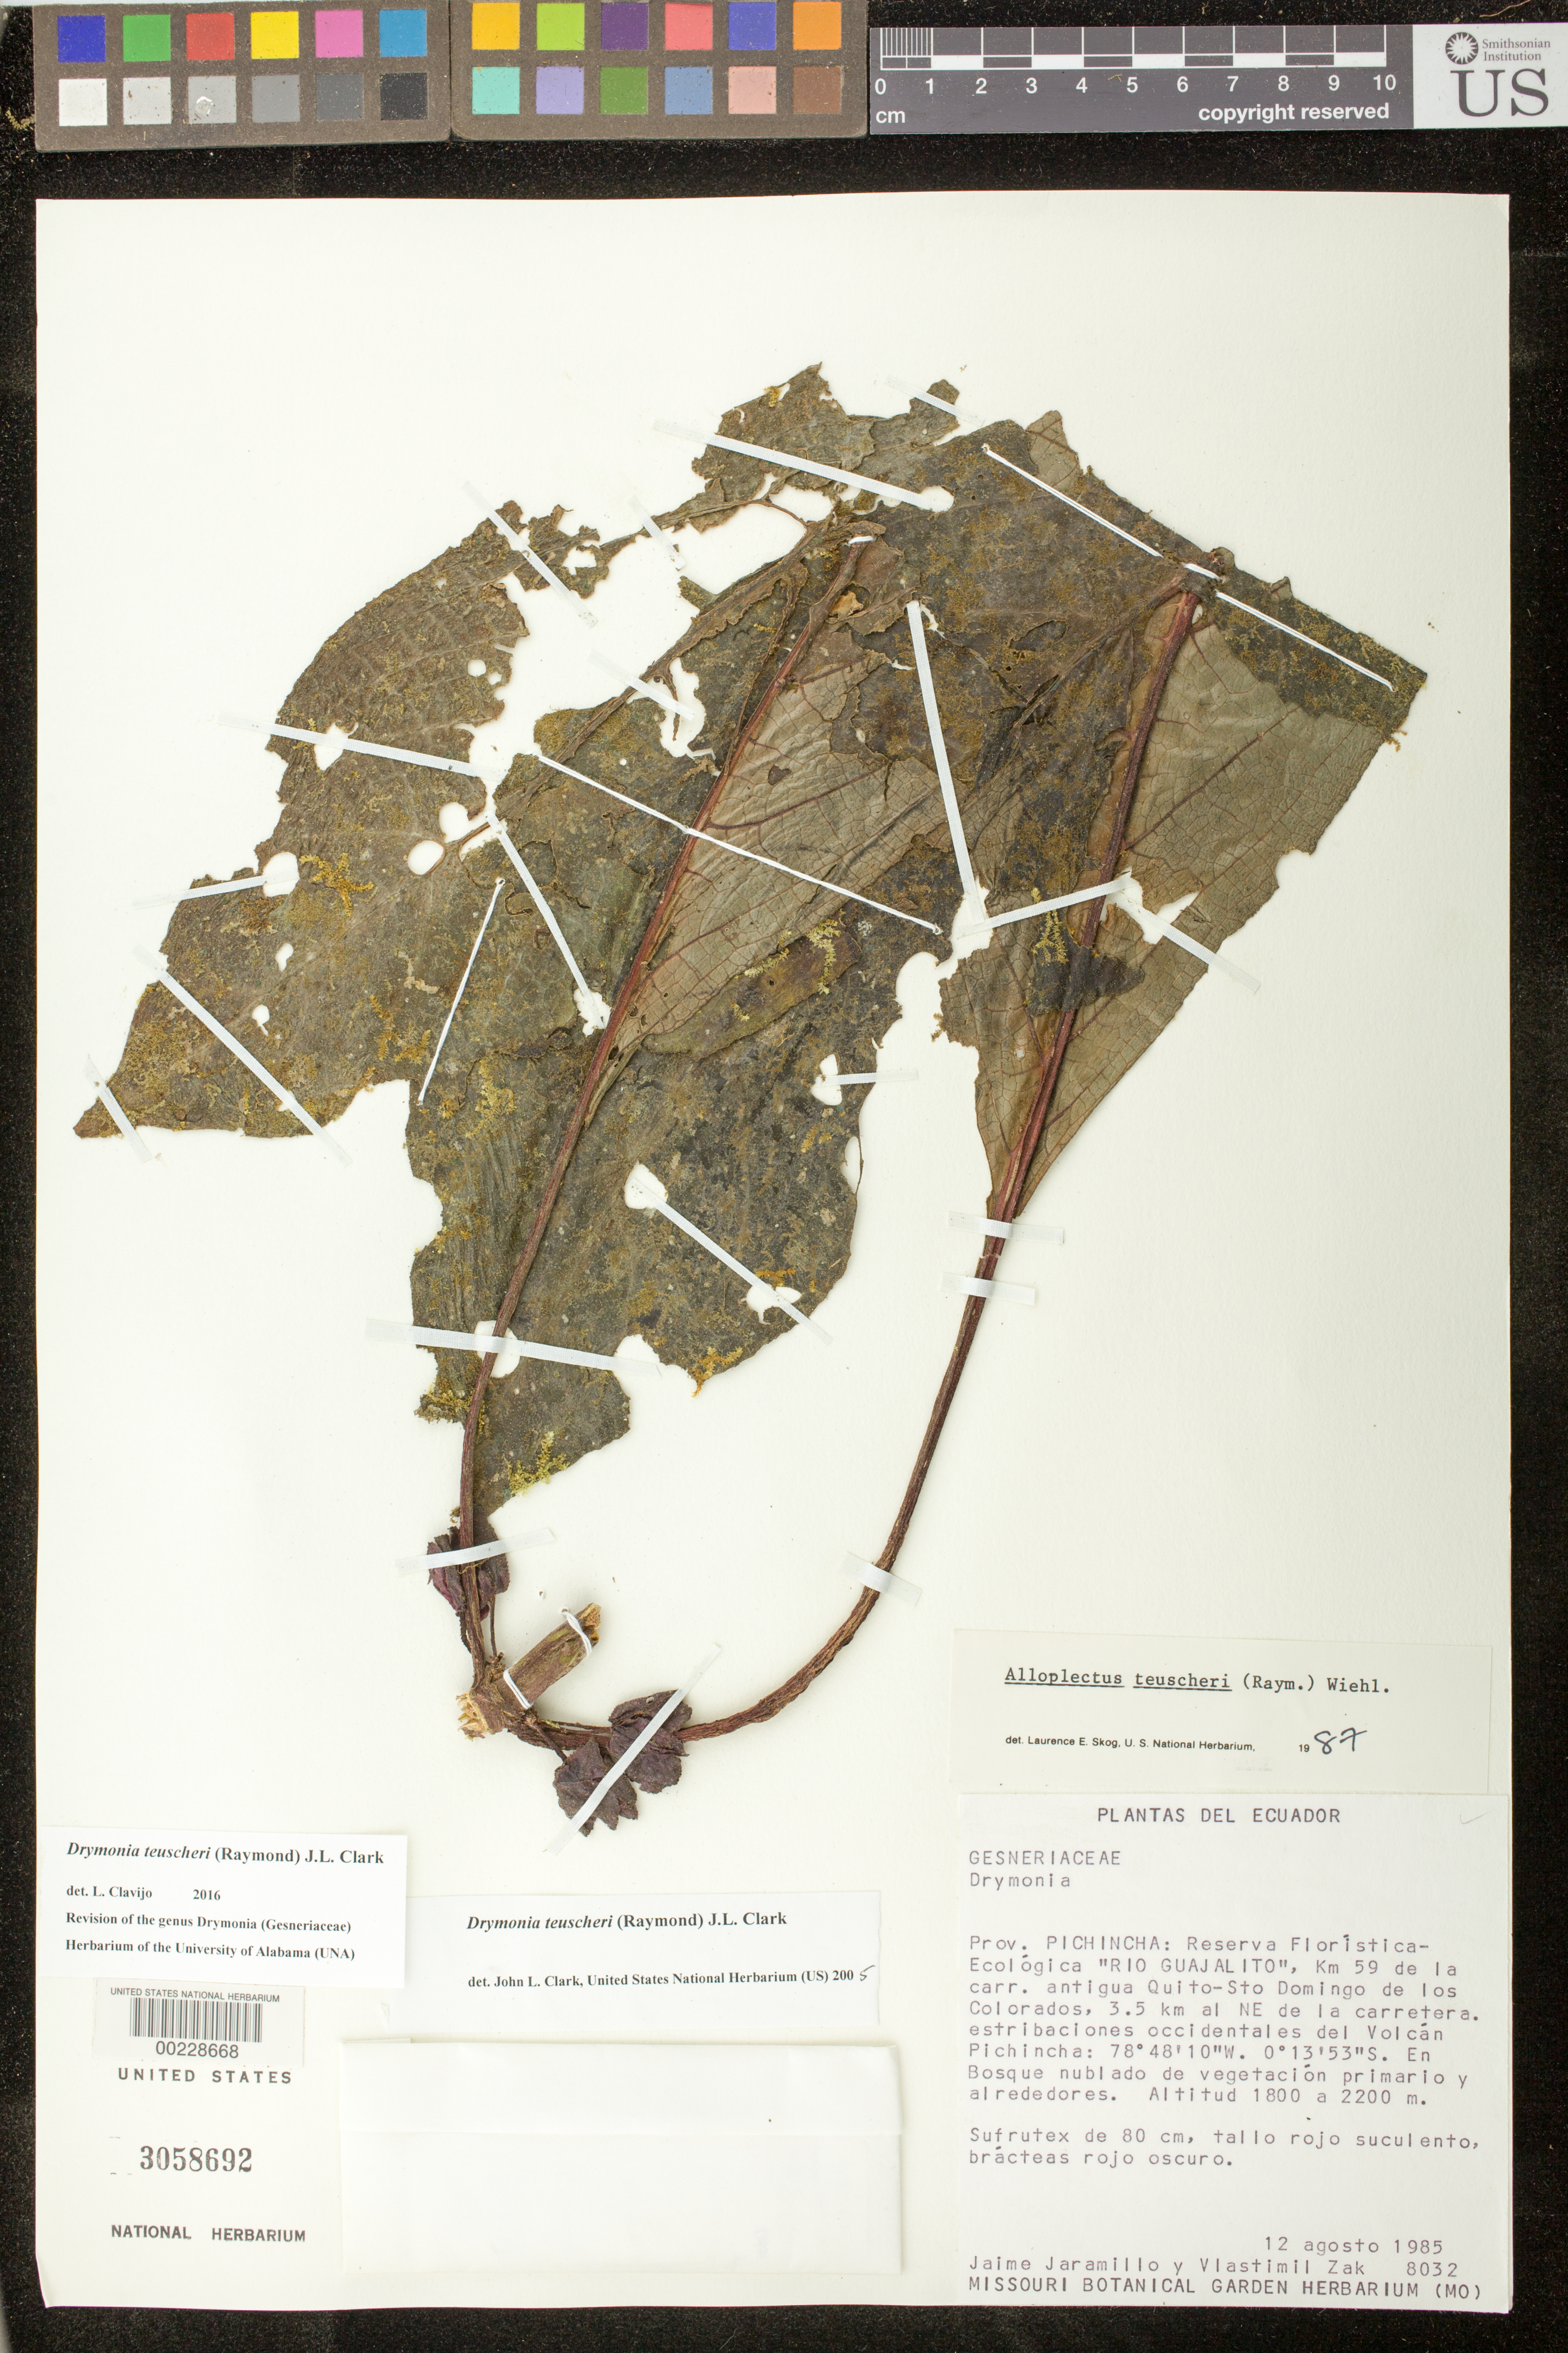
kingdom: Plantae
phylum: Tracheophyta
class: Magnoliopsida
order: Lamiales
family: Gesneriaceae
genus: Drymonia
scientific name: Drymonia dodsonii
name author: (Wiehler) J.L. Clark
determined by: Clark, J. L., (SEL), The Marie Selby Botanical Garden (UNITED STATES)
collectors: J. L. Jaramillo & V. Zak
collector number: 8032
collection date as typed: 12 Aug 1985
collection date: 1985-08-12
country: Ecuador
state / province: Pichincha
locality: Reserva Floristica - Ecologica "Rio Guajalito", km 59 from old rd Quito - Sto Domingo de los Colorados, 3.5 km NE of hwy, ...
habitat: In cloud forest with primary vegetation and surroundings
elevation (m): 1800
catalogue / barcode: US 3058692